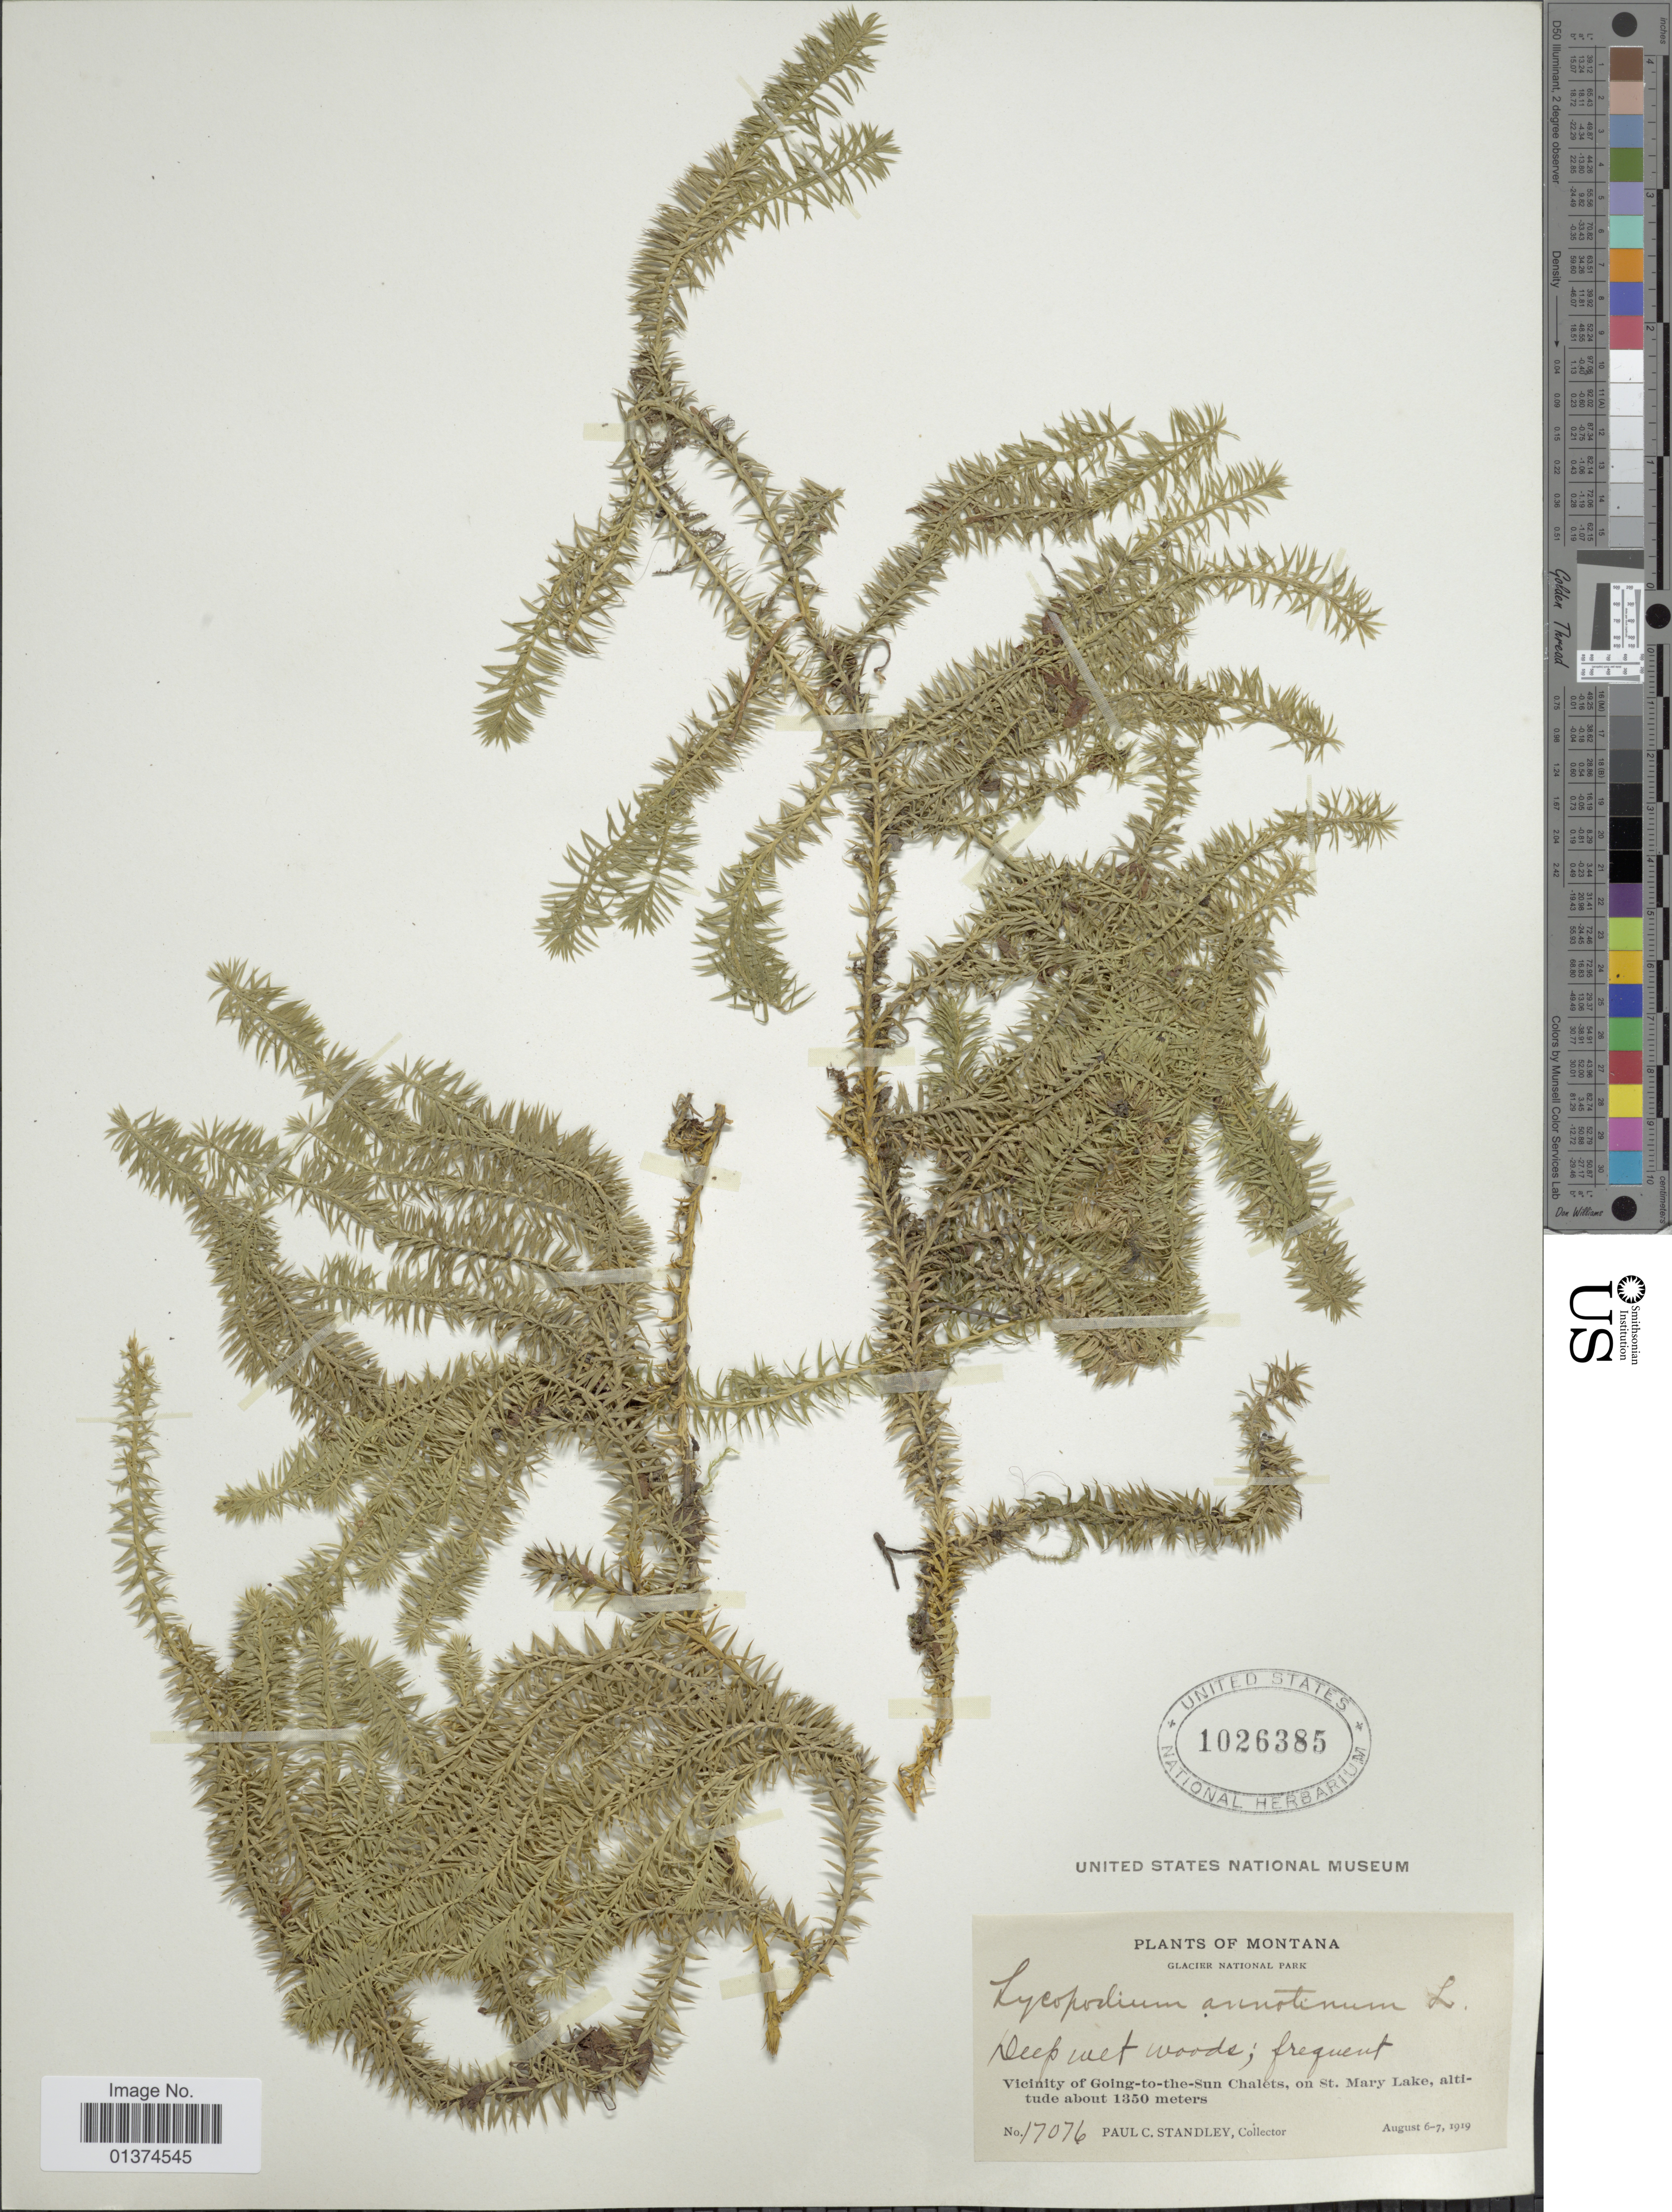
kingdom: Plantae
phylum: Tracheophyta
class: Lycopodiopsida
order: Lycopodiales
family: Lycopodiaceae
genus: Spinulum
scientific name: Spinulum annotinum subsp. annotinum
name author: (L.) A. Haines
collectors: P. C. Standley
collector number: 17076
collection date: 1919-08-06/1919-08-07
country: United States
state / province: Montana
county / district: Glacier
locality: Glacier National Park, Vicinity of Going-to-the-Sun Chalets, on St.Mary Lake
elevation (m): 1350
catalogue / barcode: US 1026385